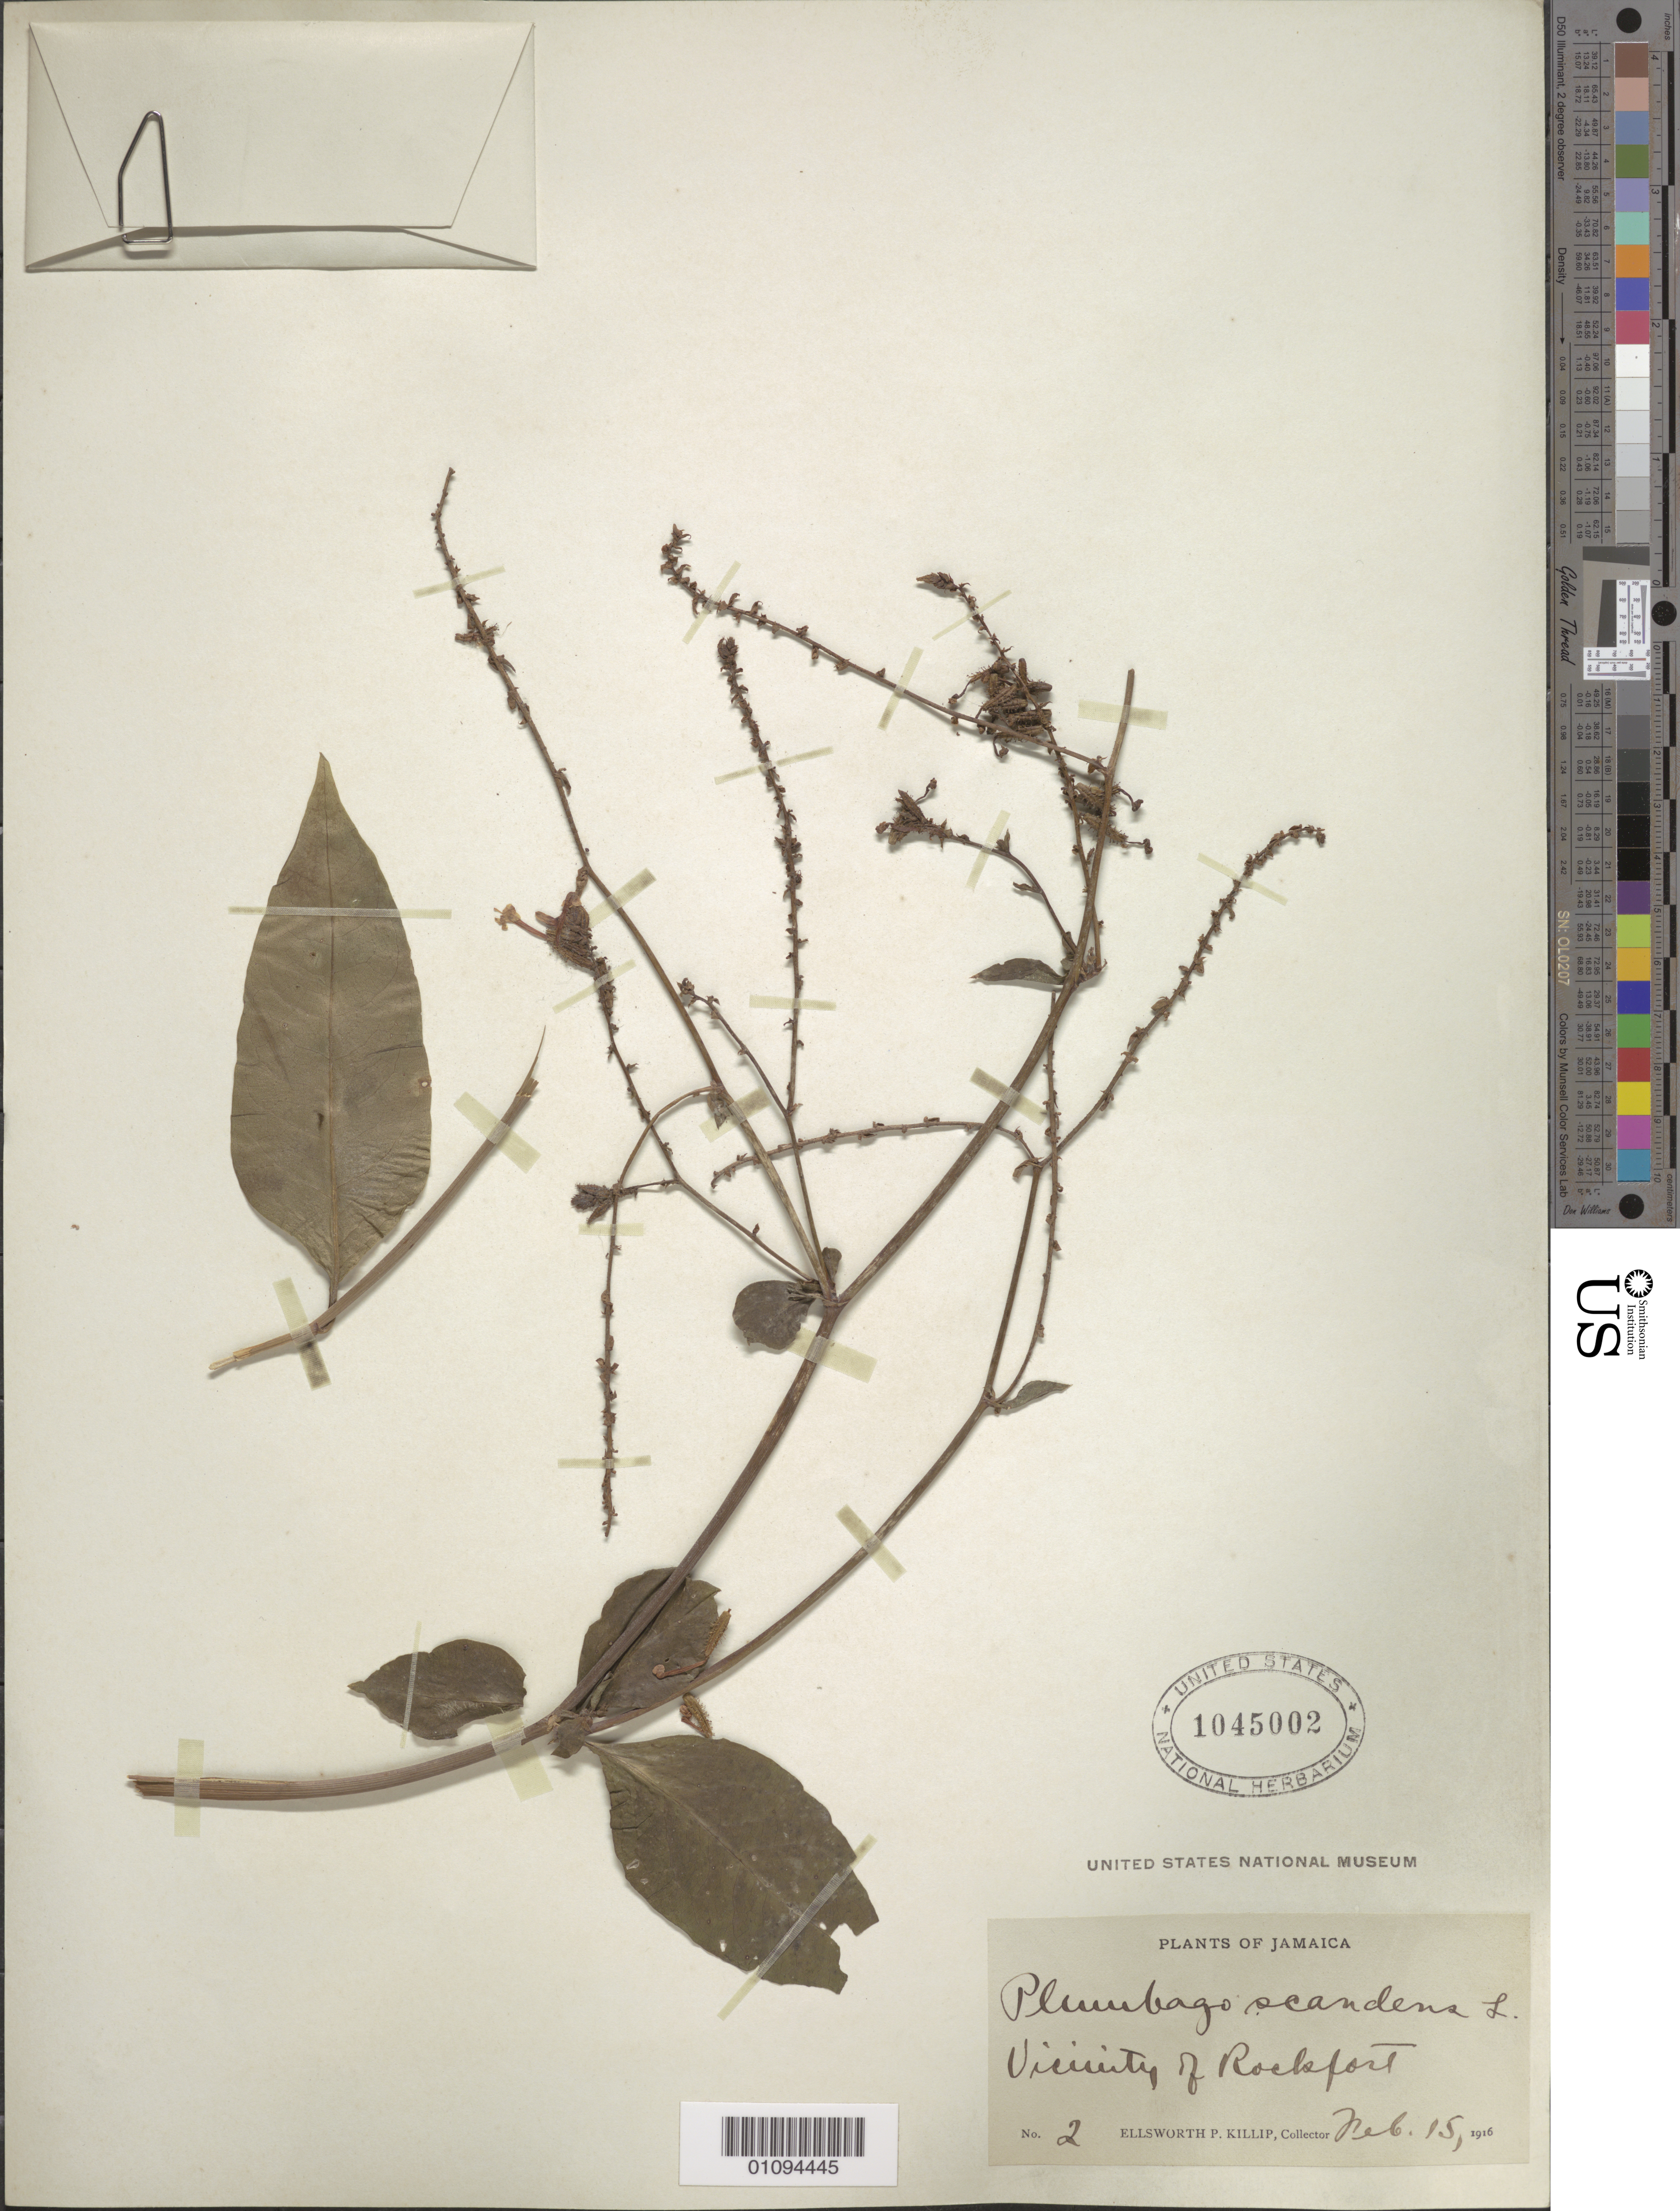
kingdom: Plantae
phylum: Tracheophyta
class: Magnoliopsida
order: Caryophyllales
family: Plumbaginaceae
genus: Plumbago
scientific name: Plumbago scandens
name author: L.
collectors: E. P. Killip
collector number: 2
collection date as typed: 15 Feb 1916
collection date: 1916-02-15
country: Jamaica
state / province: Saint Andrew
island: Jamaica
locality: Vicinity of Rockfort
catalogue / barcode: US 1045002